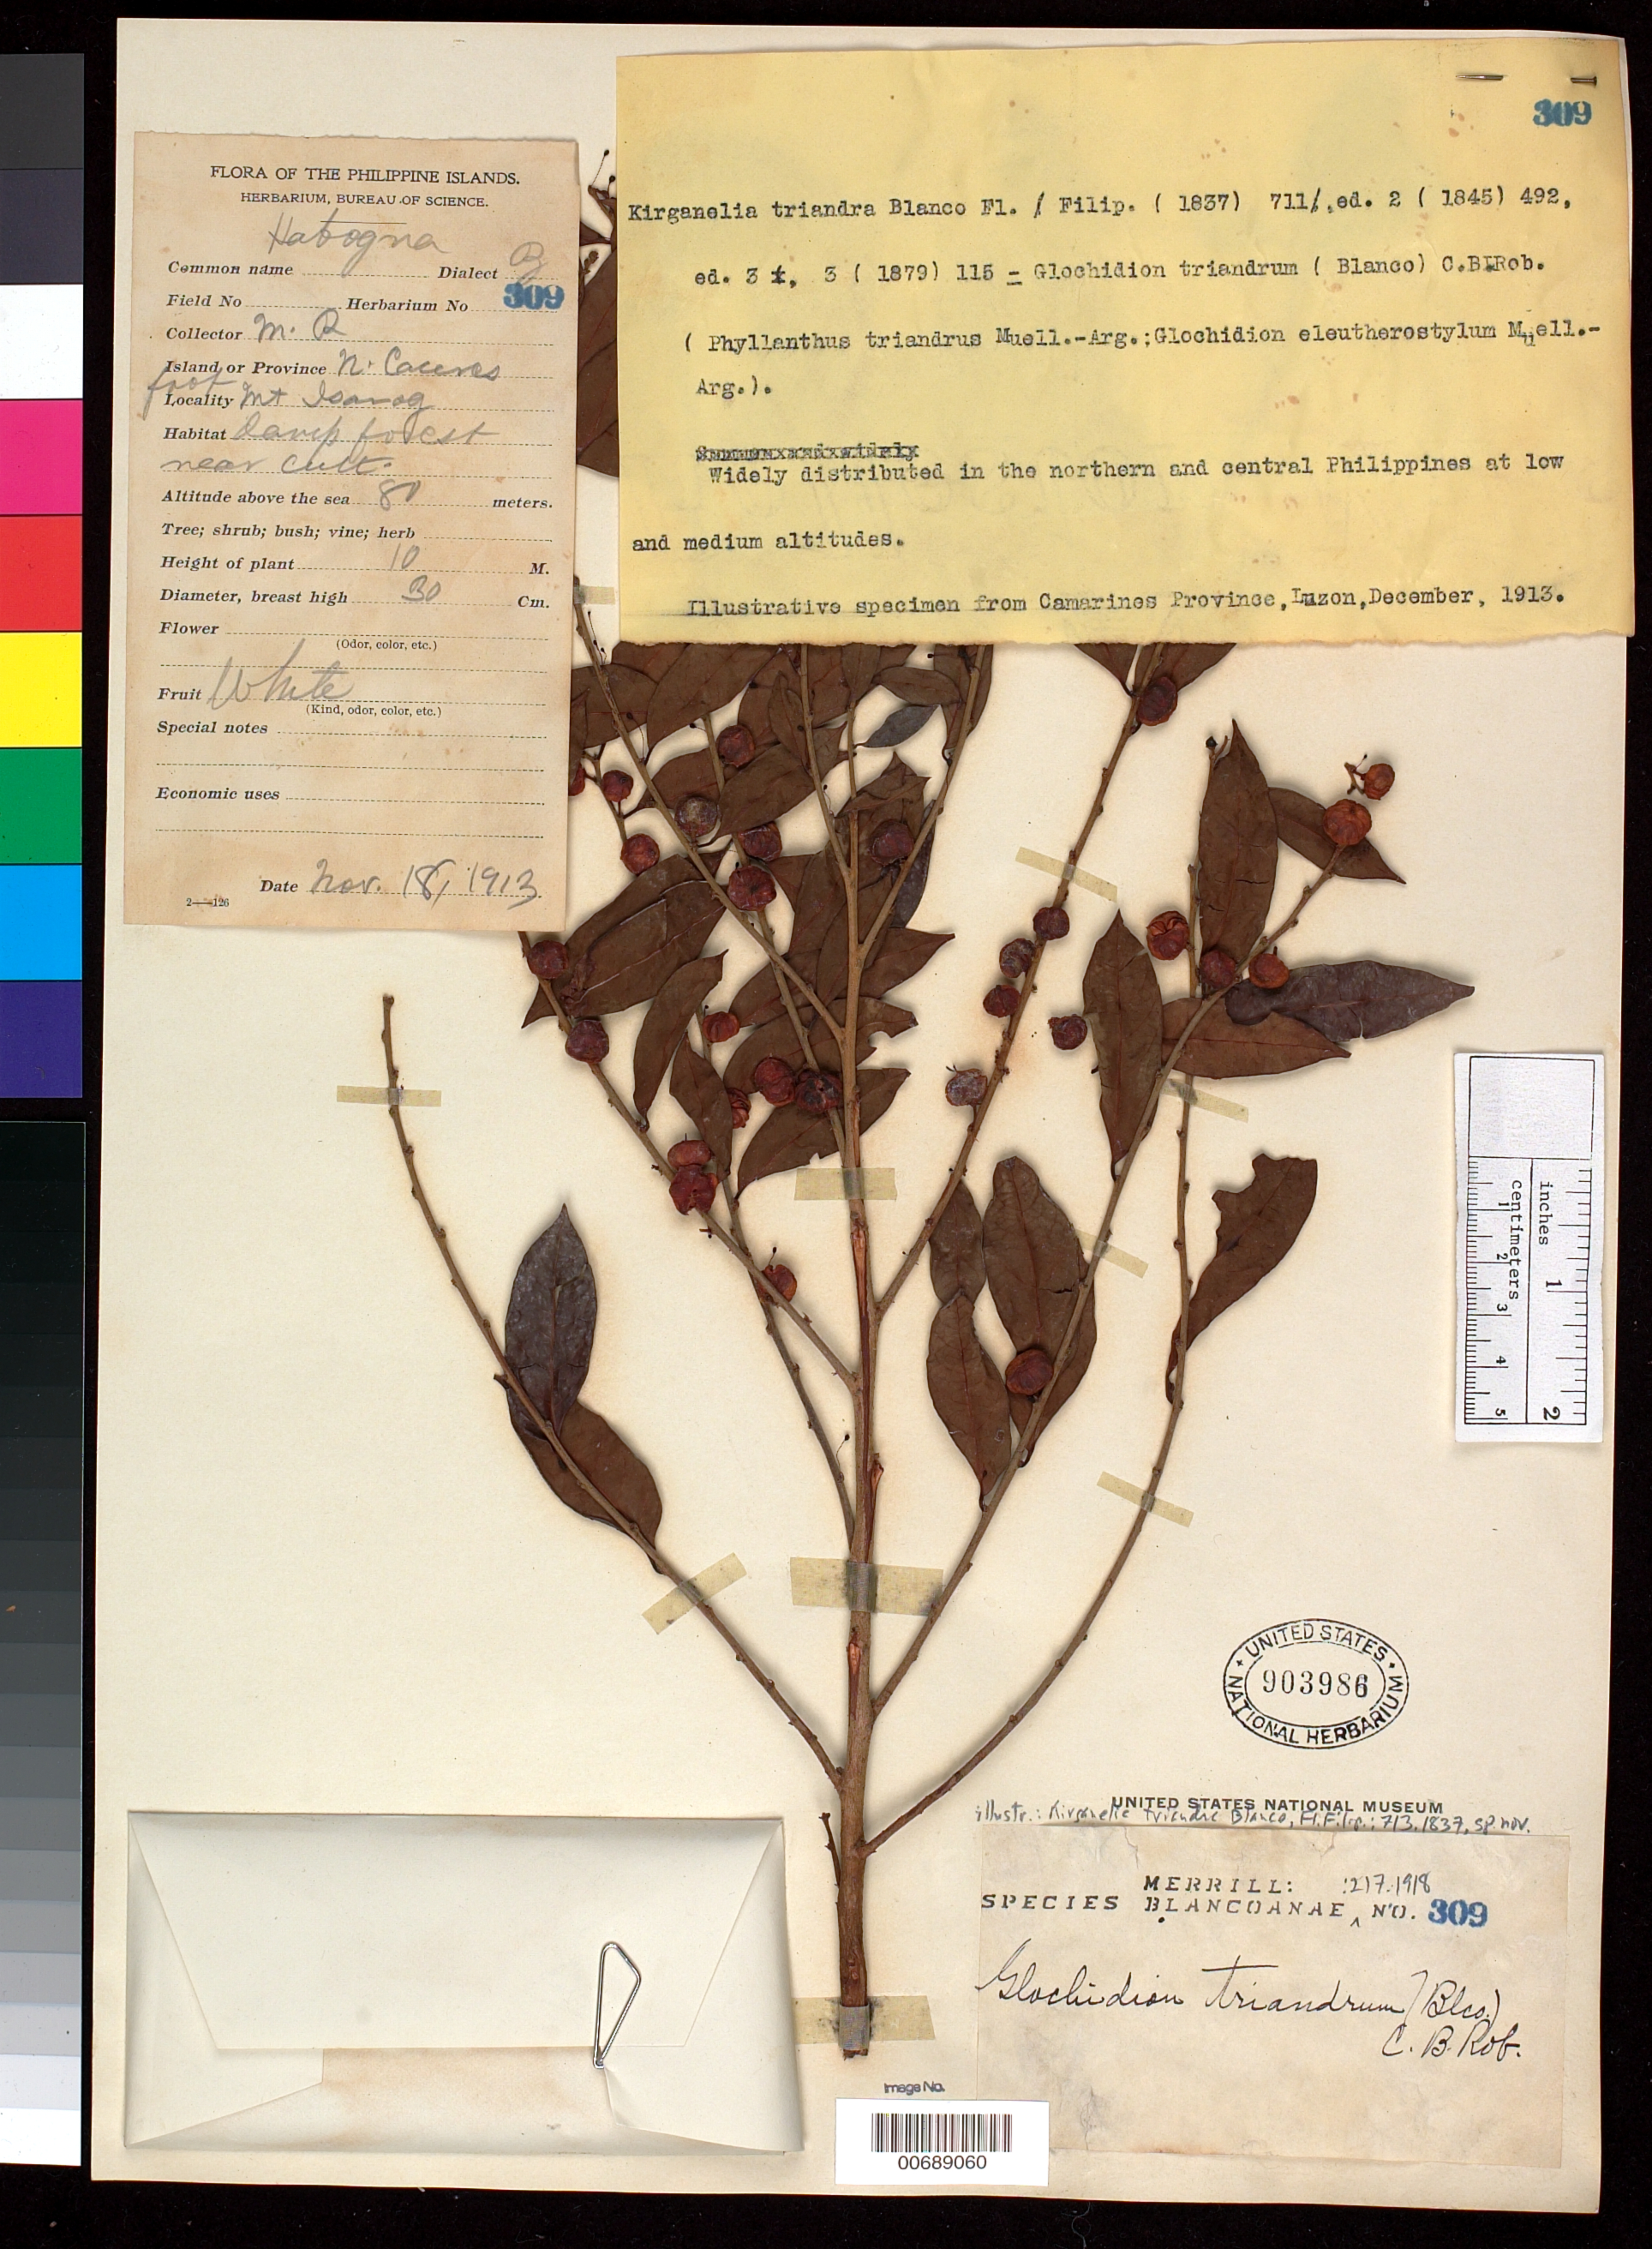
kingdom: Plantae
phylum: Tracheophyta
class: Magnoliopsida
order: Malpighiales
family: Phyllanthaceae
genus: Glochidion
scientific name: Glochidion triandrum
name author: (Blanco) C.B. Rob.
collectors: M. Ramos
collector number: Sp. Blancoan. 0309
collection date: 1913-12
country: Philippines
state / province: Bicol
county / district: Camarines Norte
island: Luzon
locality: Mt. Isarog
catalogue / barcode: US 903986